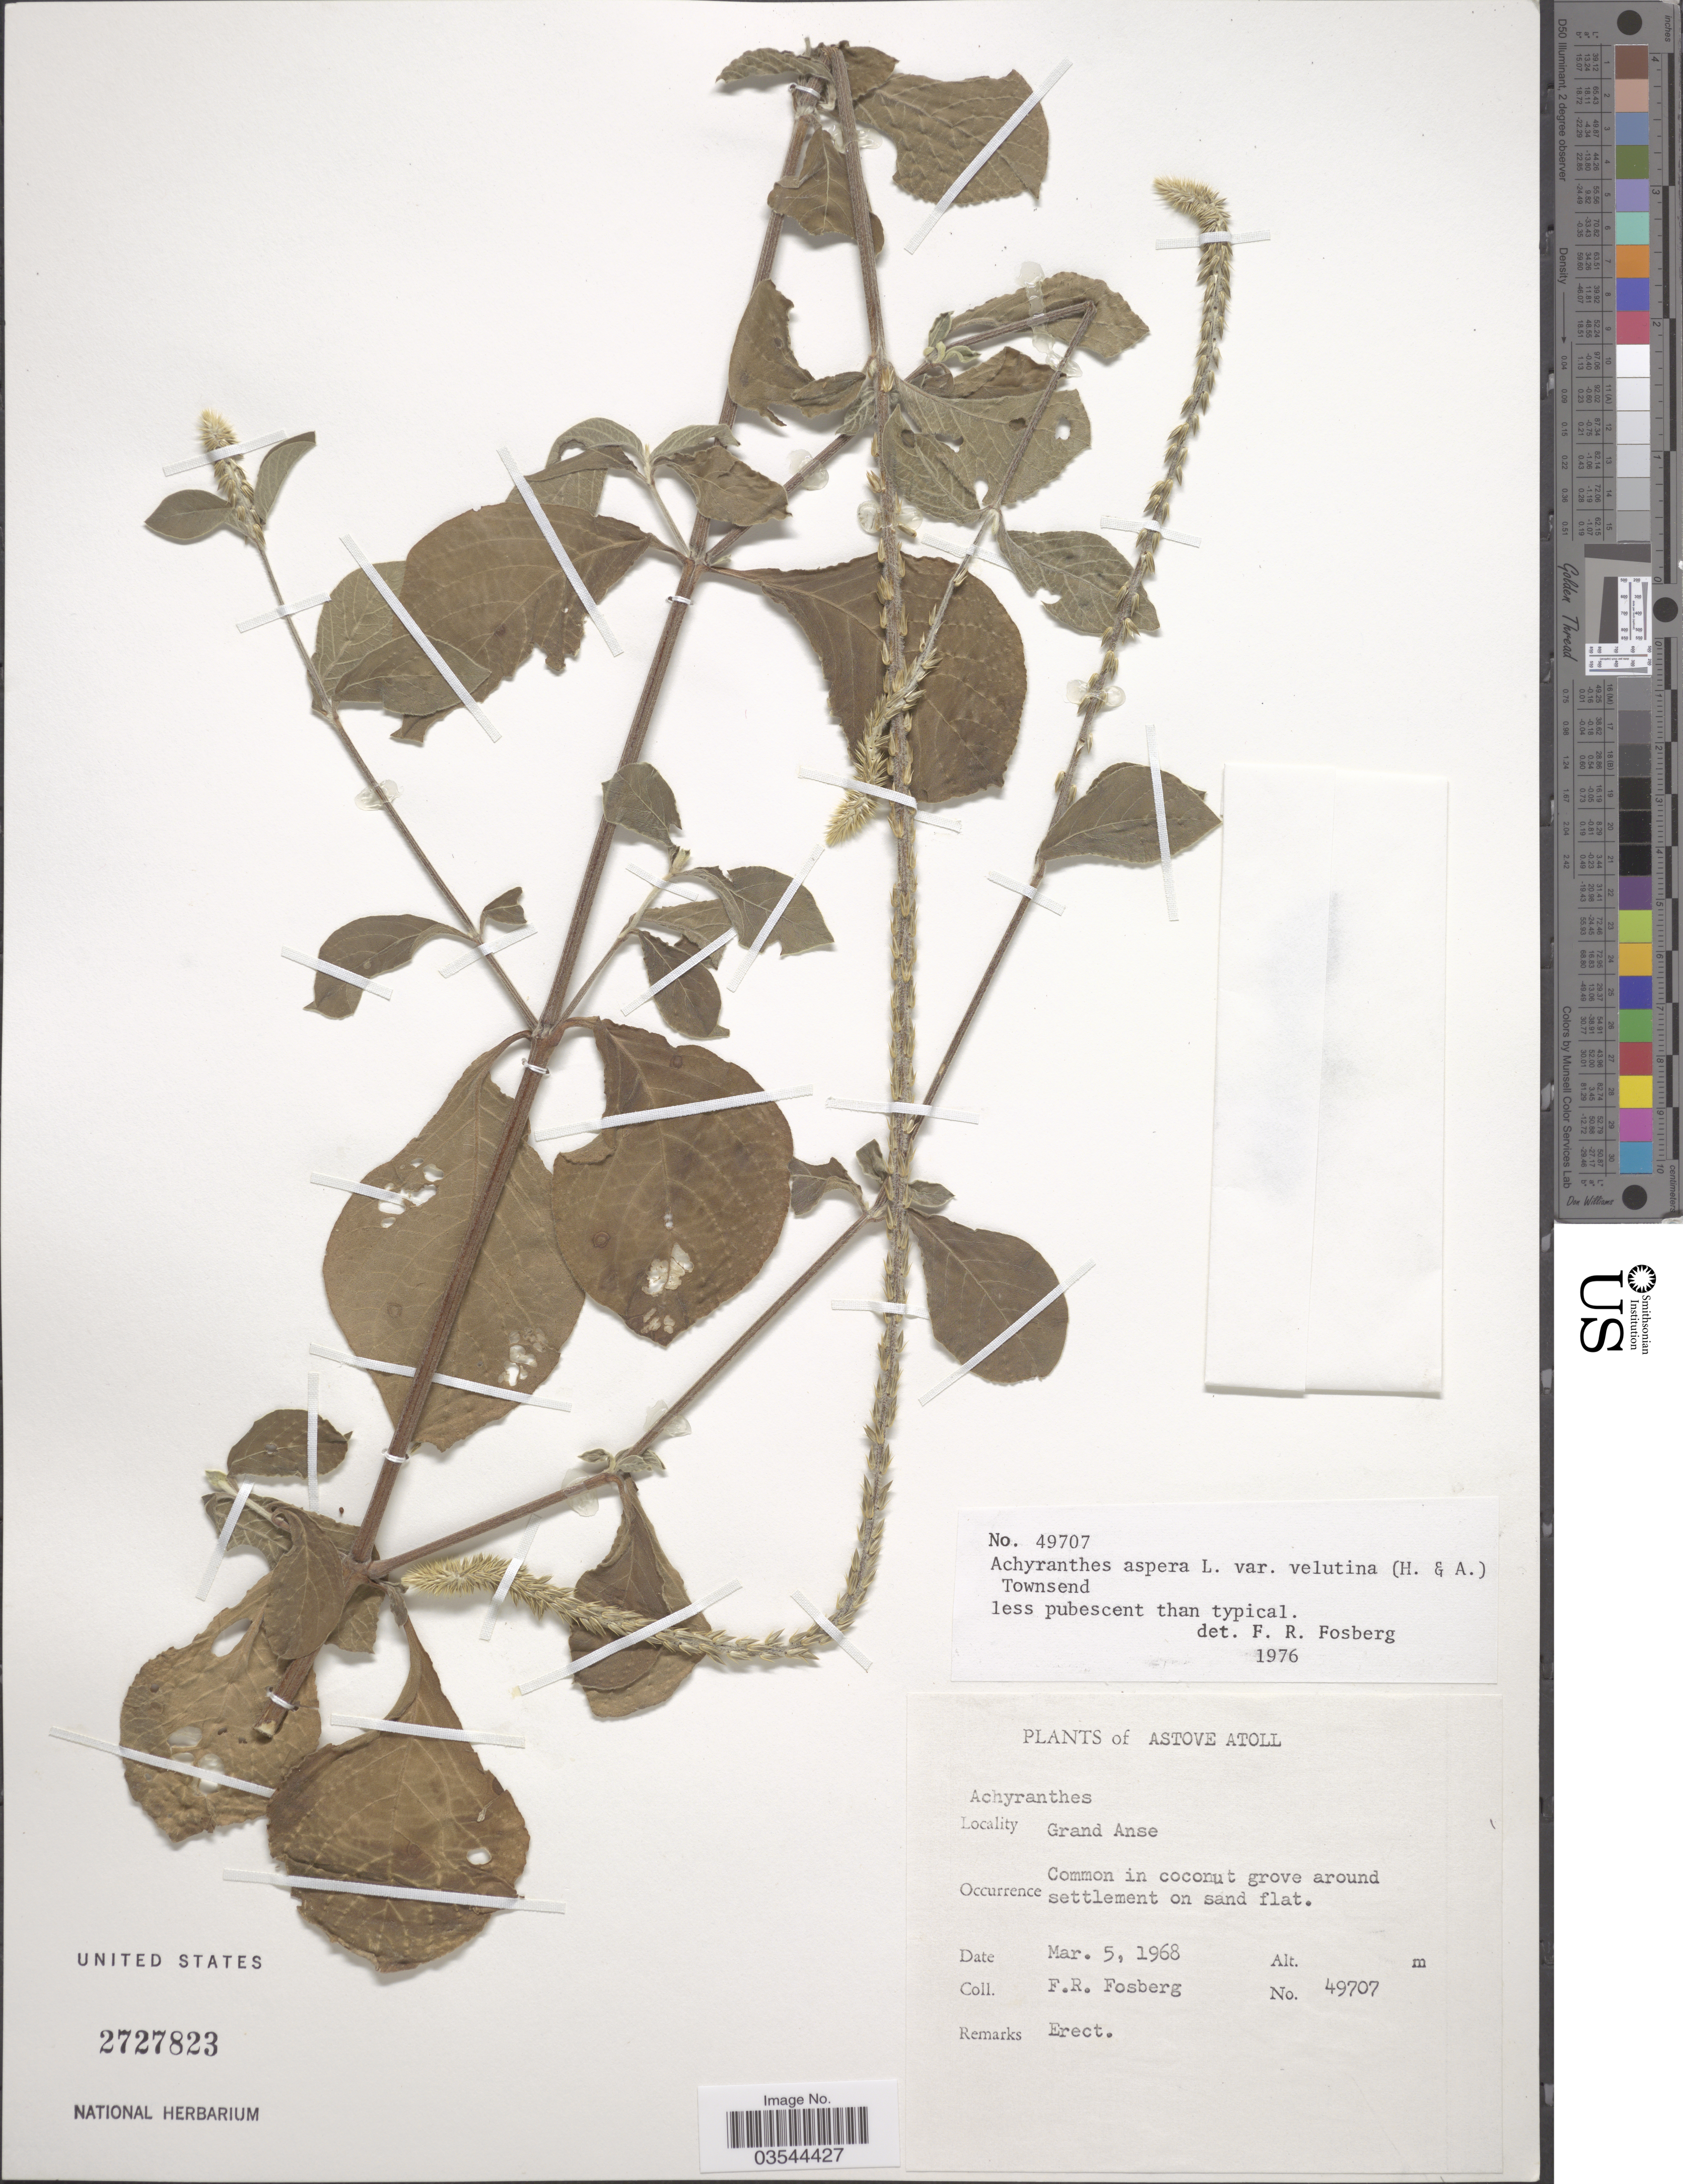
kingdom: Plantae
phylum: Tracheophyta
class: Magnoliopsida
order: Caryophyllales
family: Amaranthaceae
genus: Achyranthes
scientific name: Achyranthes aspera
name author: L.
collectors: F. R. Fosberg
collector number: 49707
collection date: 1968-03-05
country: Seychelles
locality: Astove Atoll. Grand Anse. In coconut grove around settlement on sand flat.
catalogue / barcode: US 2727823